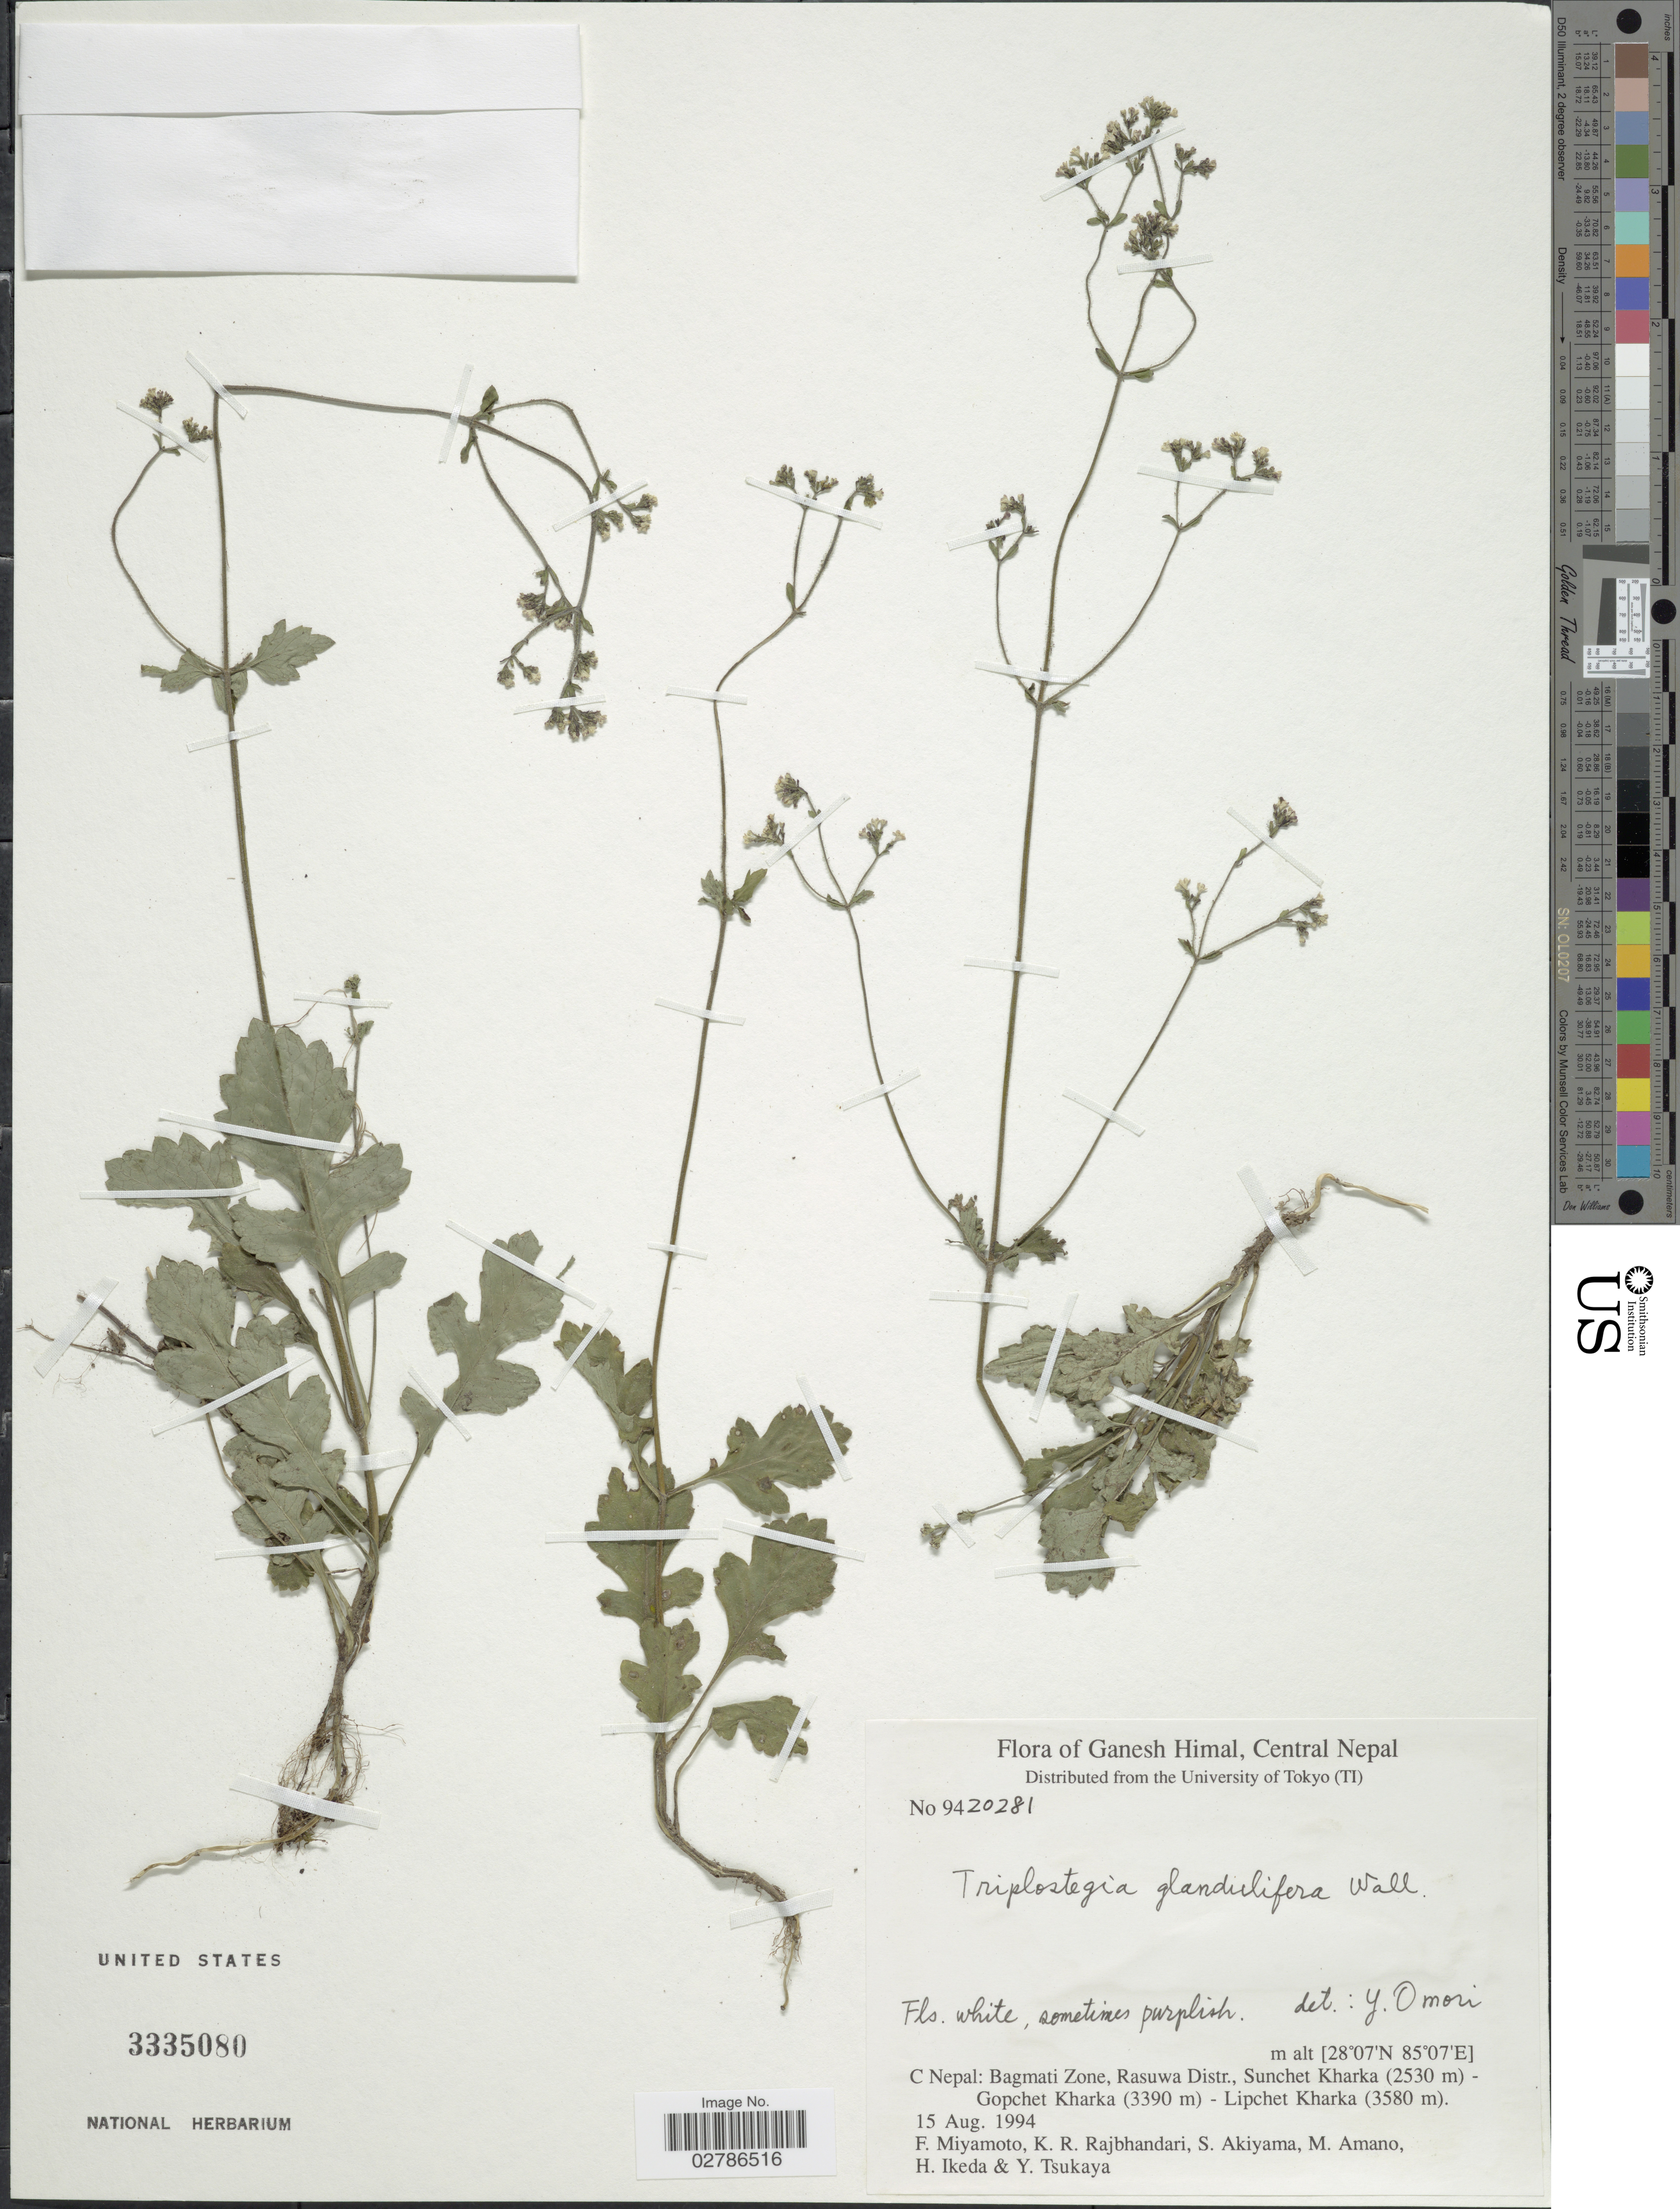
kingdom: Plantae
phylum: Tracheophyta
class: Magnoliopsida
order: Dipsacales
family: Caprifoliaceae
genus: Triplostegia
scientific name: Triplostegia glandulifera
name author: Wall. ex DC.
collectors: F. Miyamoto, K. Rajbhandari, Shinobu Akiyama, M. Amano & et al.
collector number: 9420281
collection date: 1994-08-15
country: Nepal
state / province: Bagmati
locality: Ganesh Himal, Central Nepal, Bagmati Zone, Rasuwa Distr., Sunchet Kharka, Gopchet Kharka, Lipchet Kharka.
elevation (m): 2530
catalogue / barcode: US 3335080